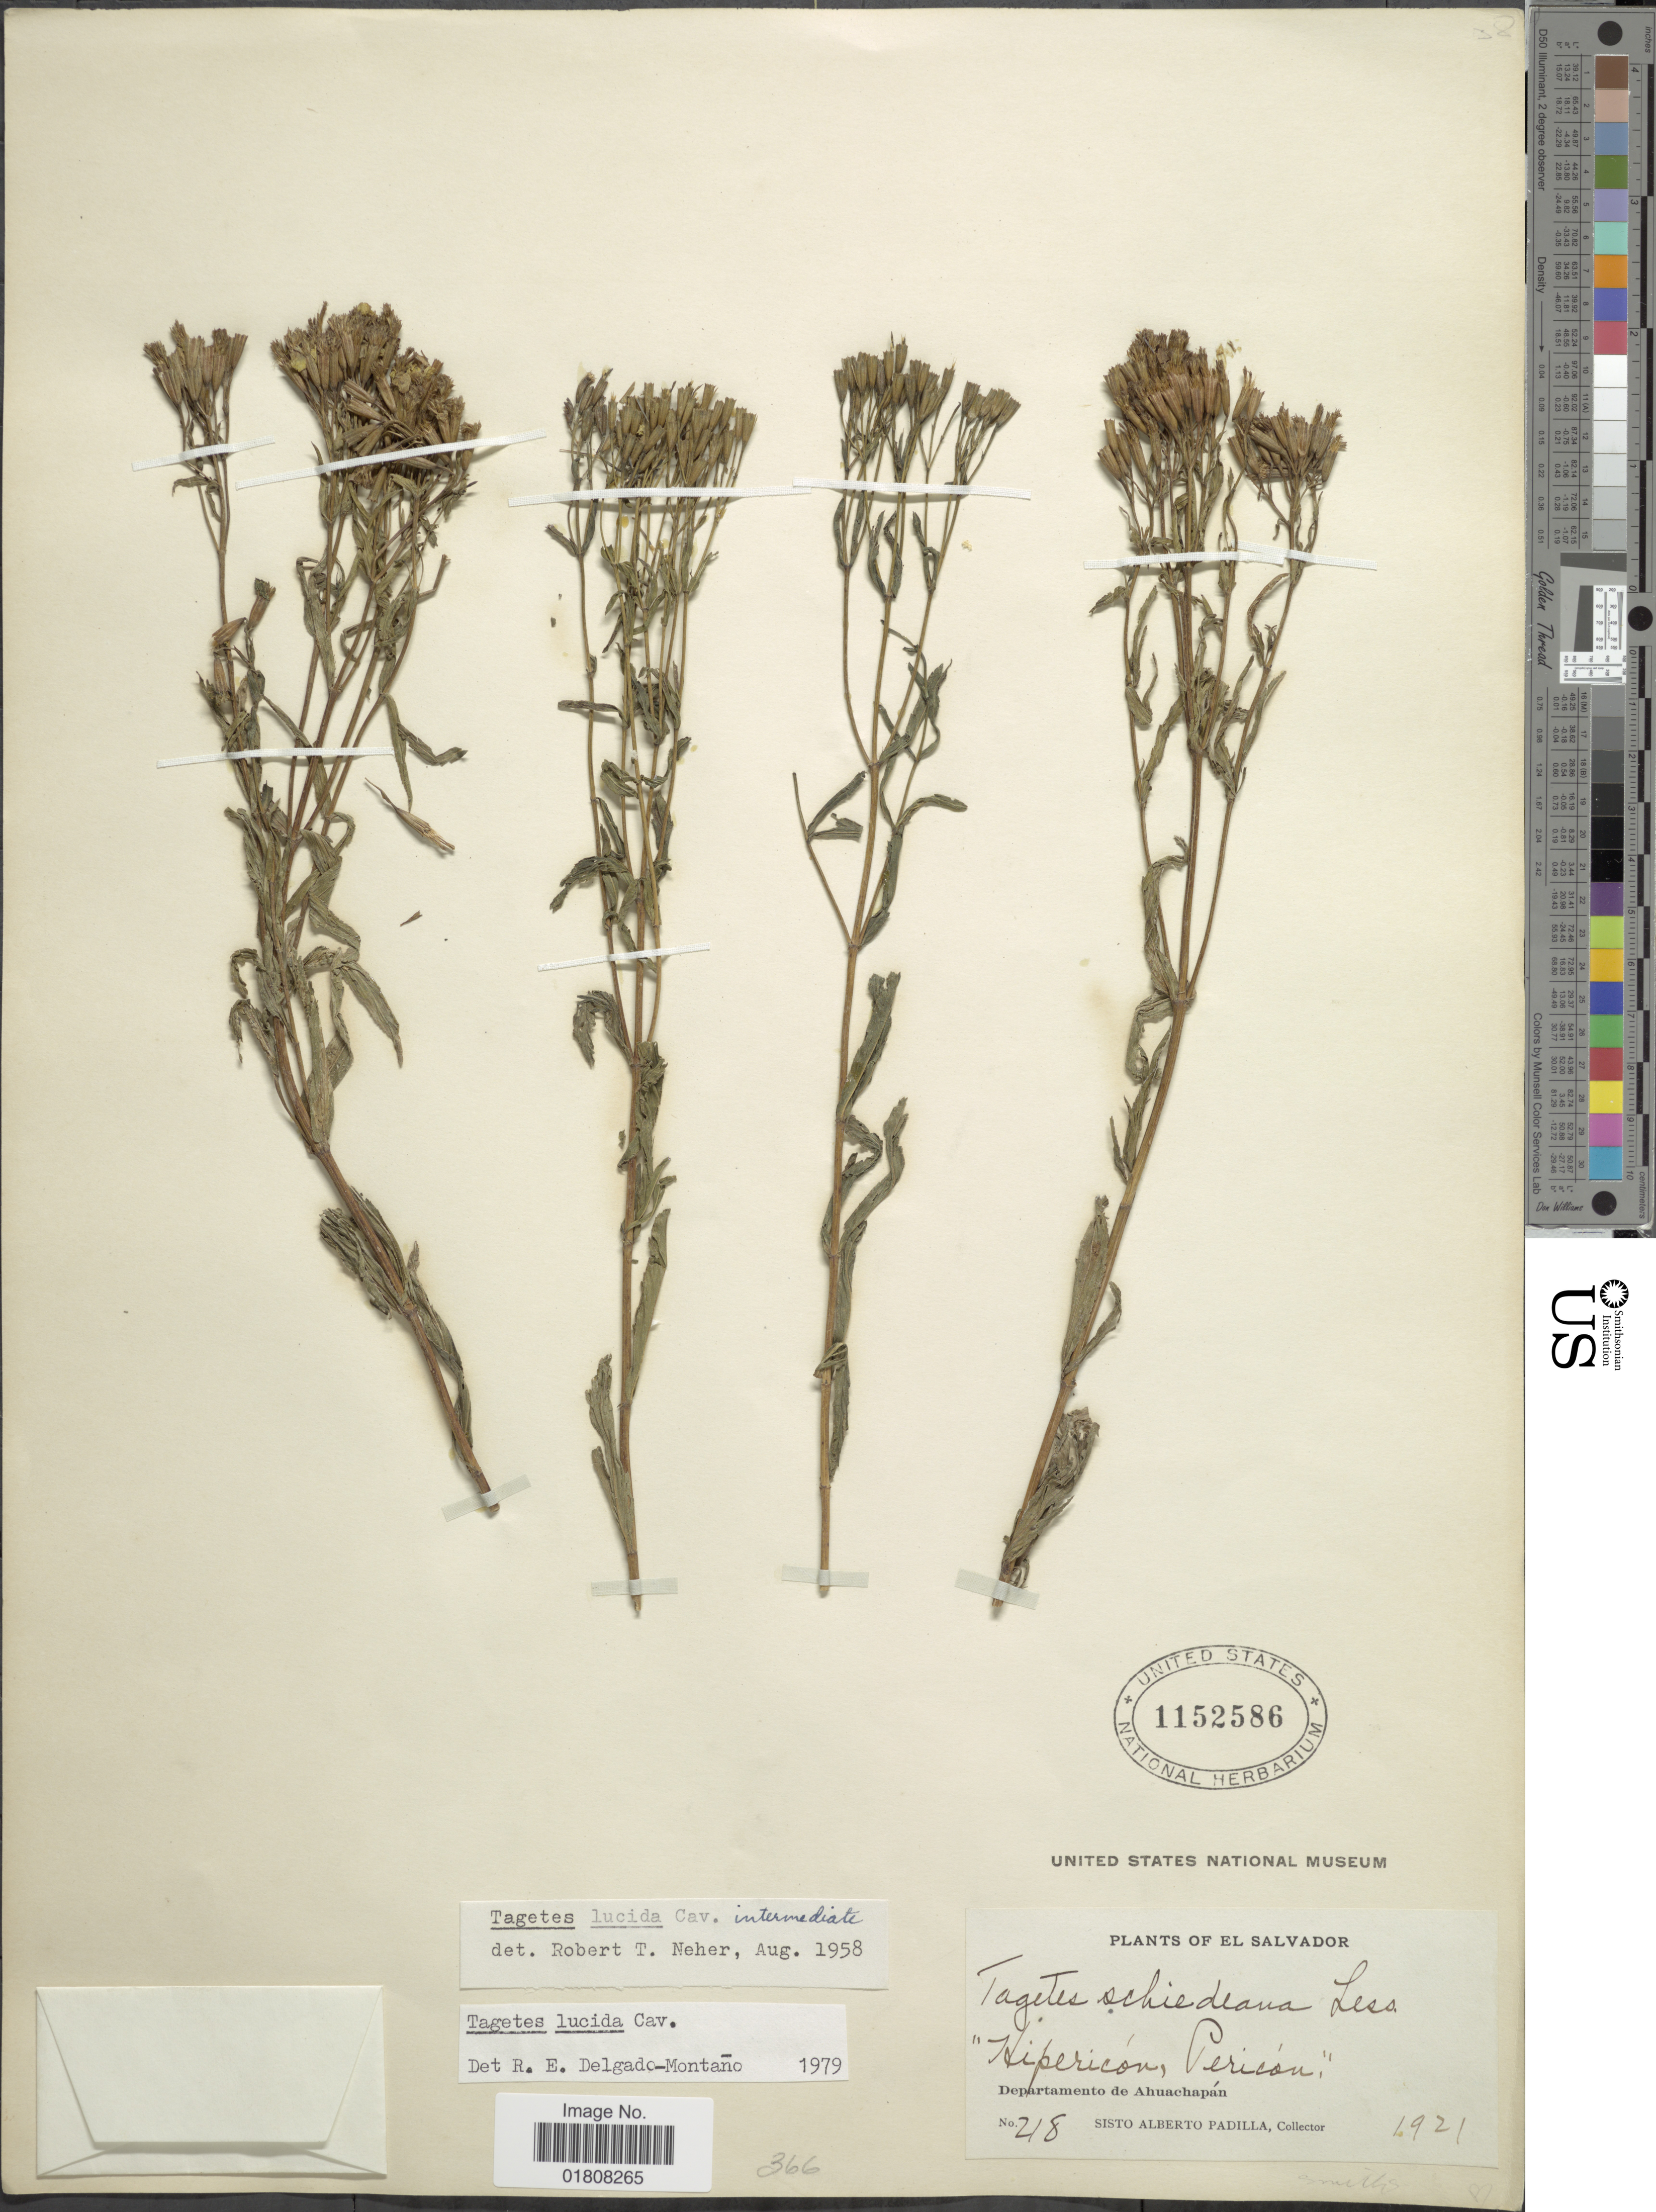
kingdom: Plantae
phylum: Tracheophyta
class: Magnoliopsida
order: Asterales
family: Asteraceae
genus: Tagetes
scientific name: Tagetes lucida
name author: Cav.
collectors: S. A. Padilla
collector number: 218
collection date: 1921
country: El Salvador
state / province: Ahuachapan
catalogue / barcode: US 1152586